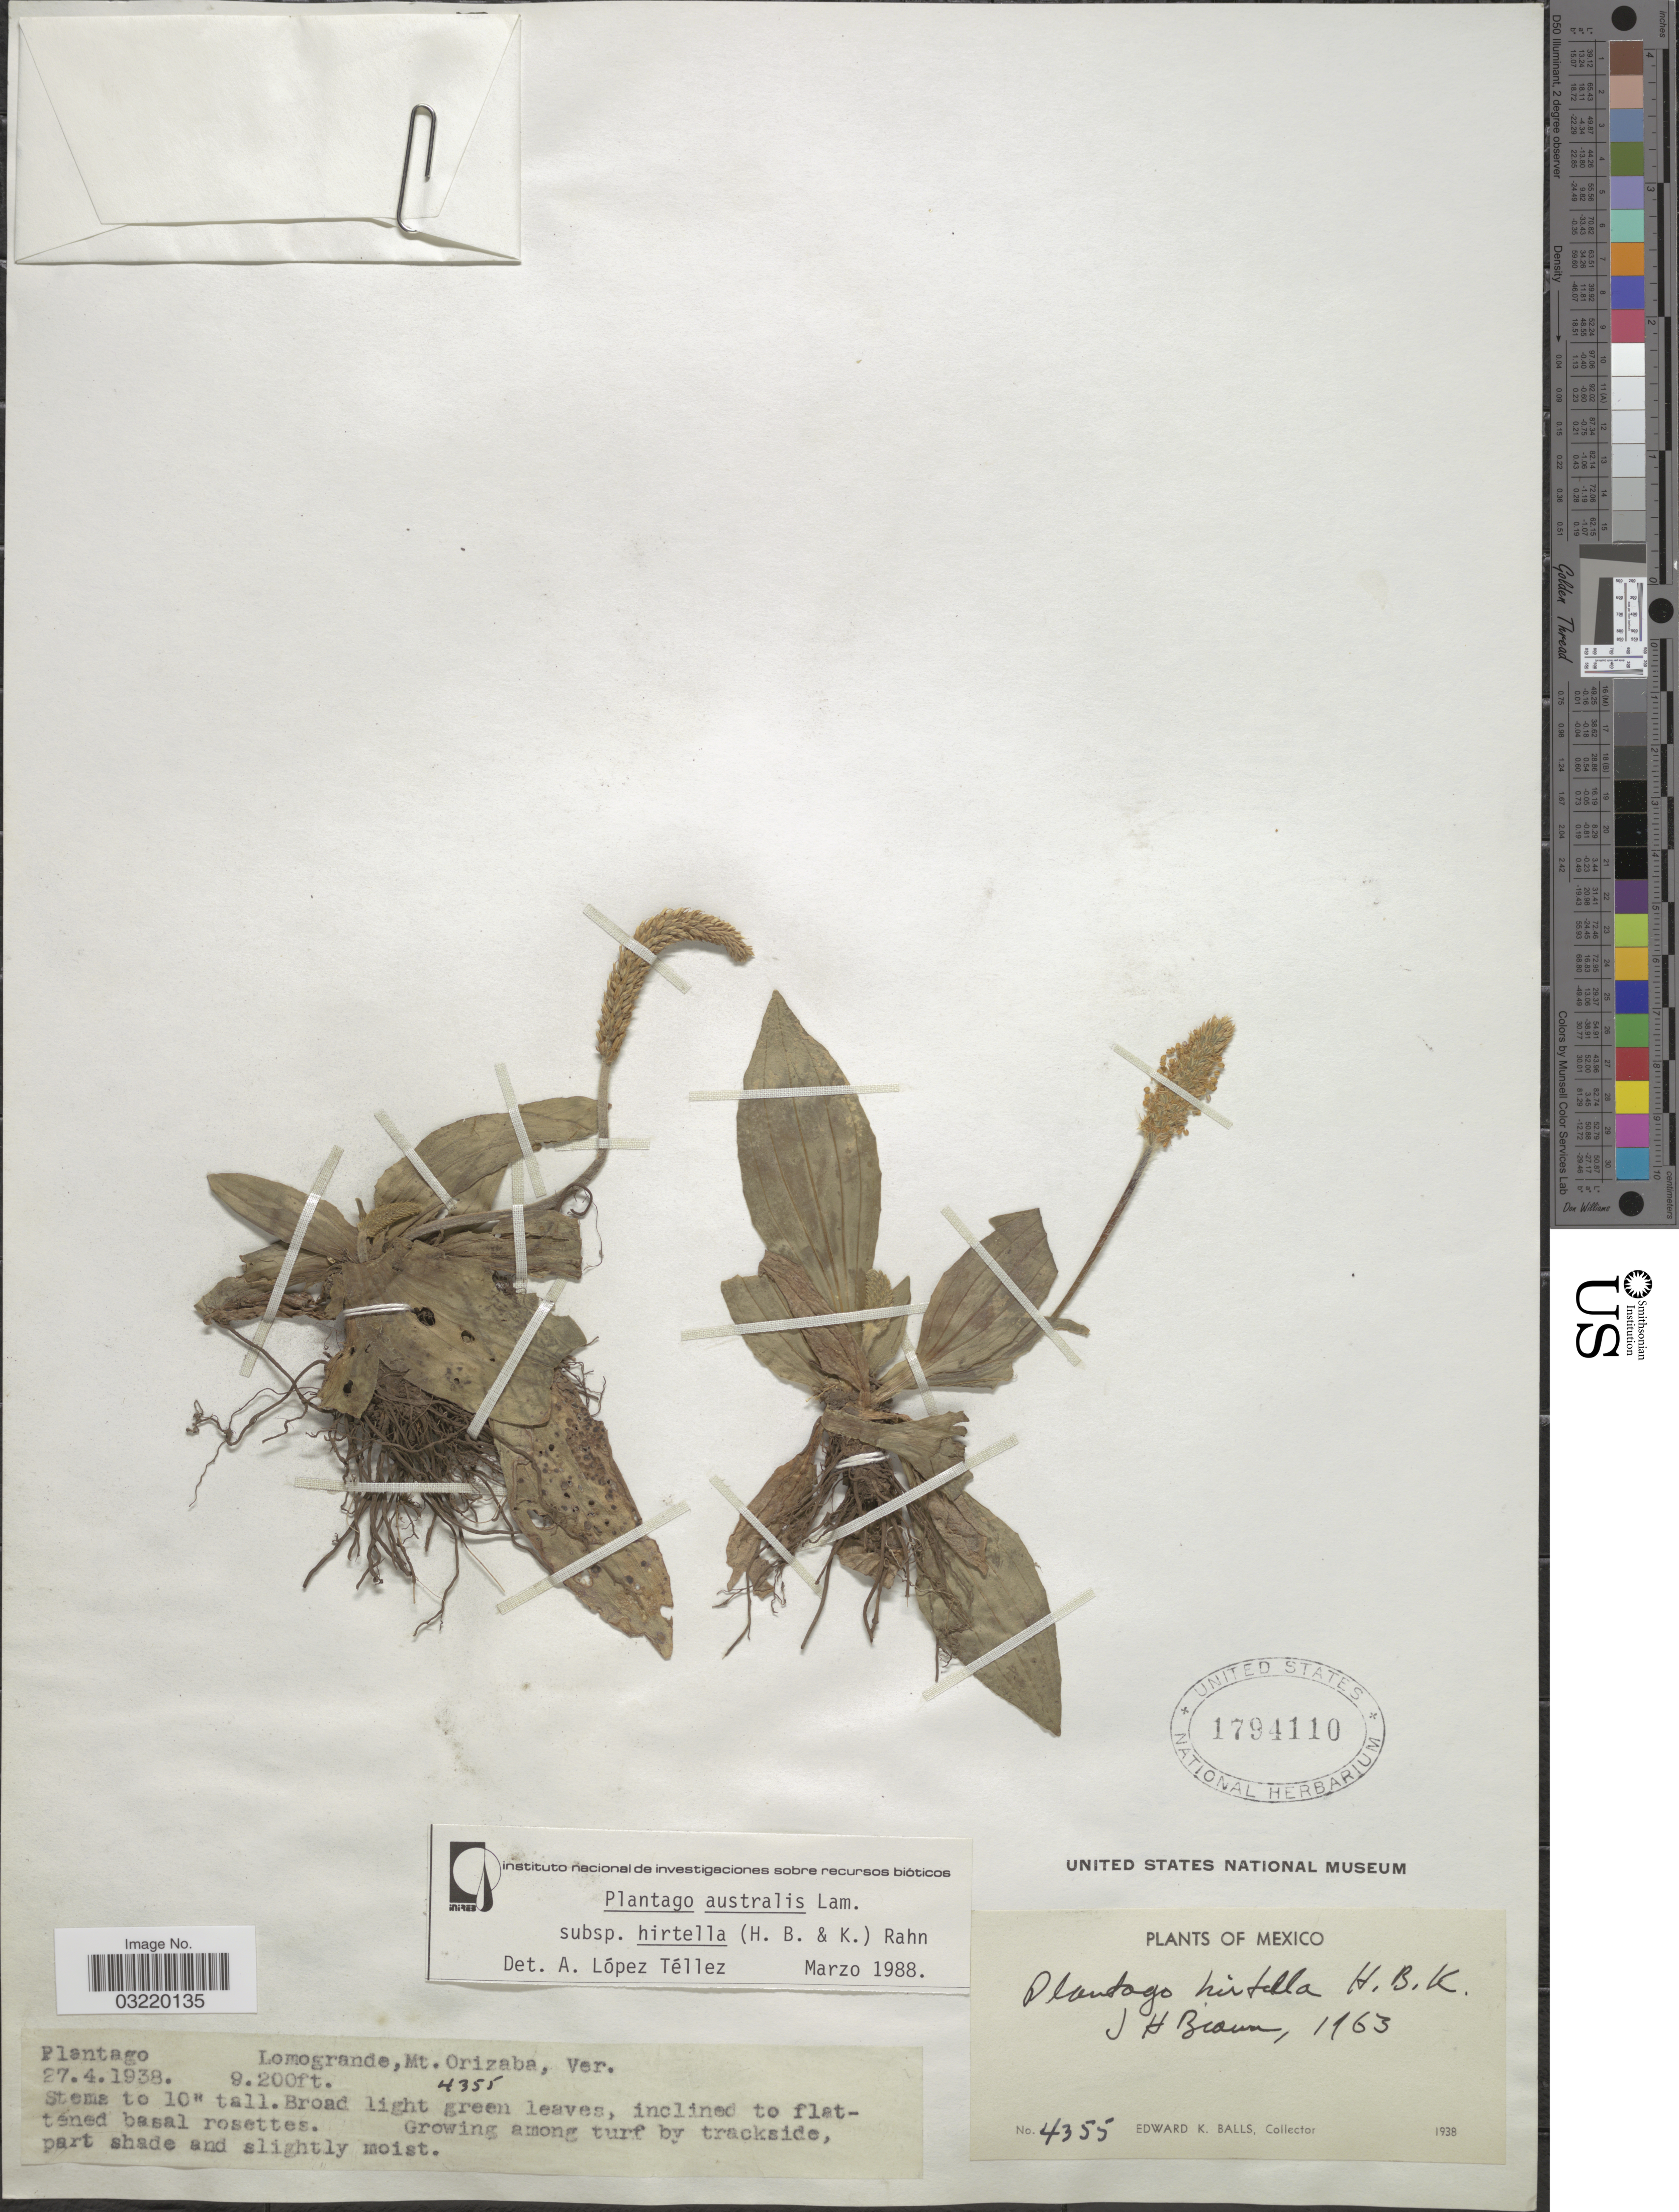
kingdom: Plantae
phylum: Tracheophyta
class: Magnoliopsida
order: Lamiales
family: Plantaginaceae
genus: Plantago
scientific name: Plantago australis subsp. hirtella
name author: (Kunth) Rahn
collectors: E. K. Balls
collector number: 4355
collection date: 1938-04-27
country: Mexico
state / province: Veracruz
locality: Lomogrande, Mt. Orizaba.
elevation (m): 2804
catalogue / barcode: US 1794110